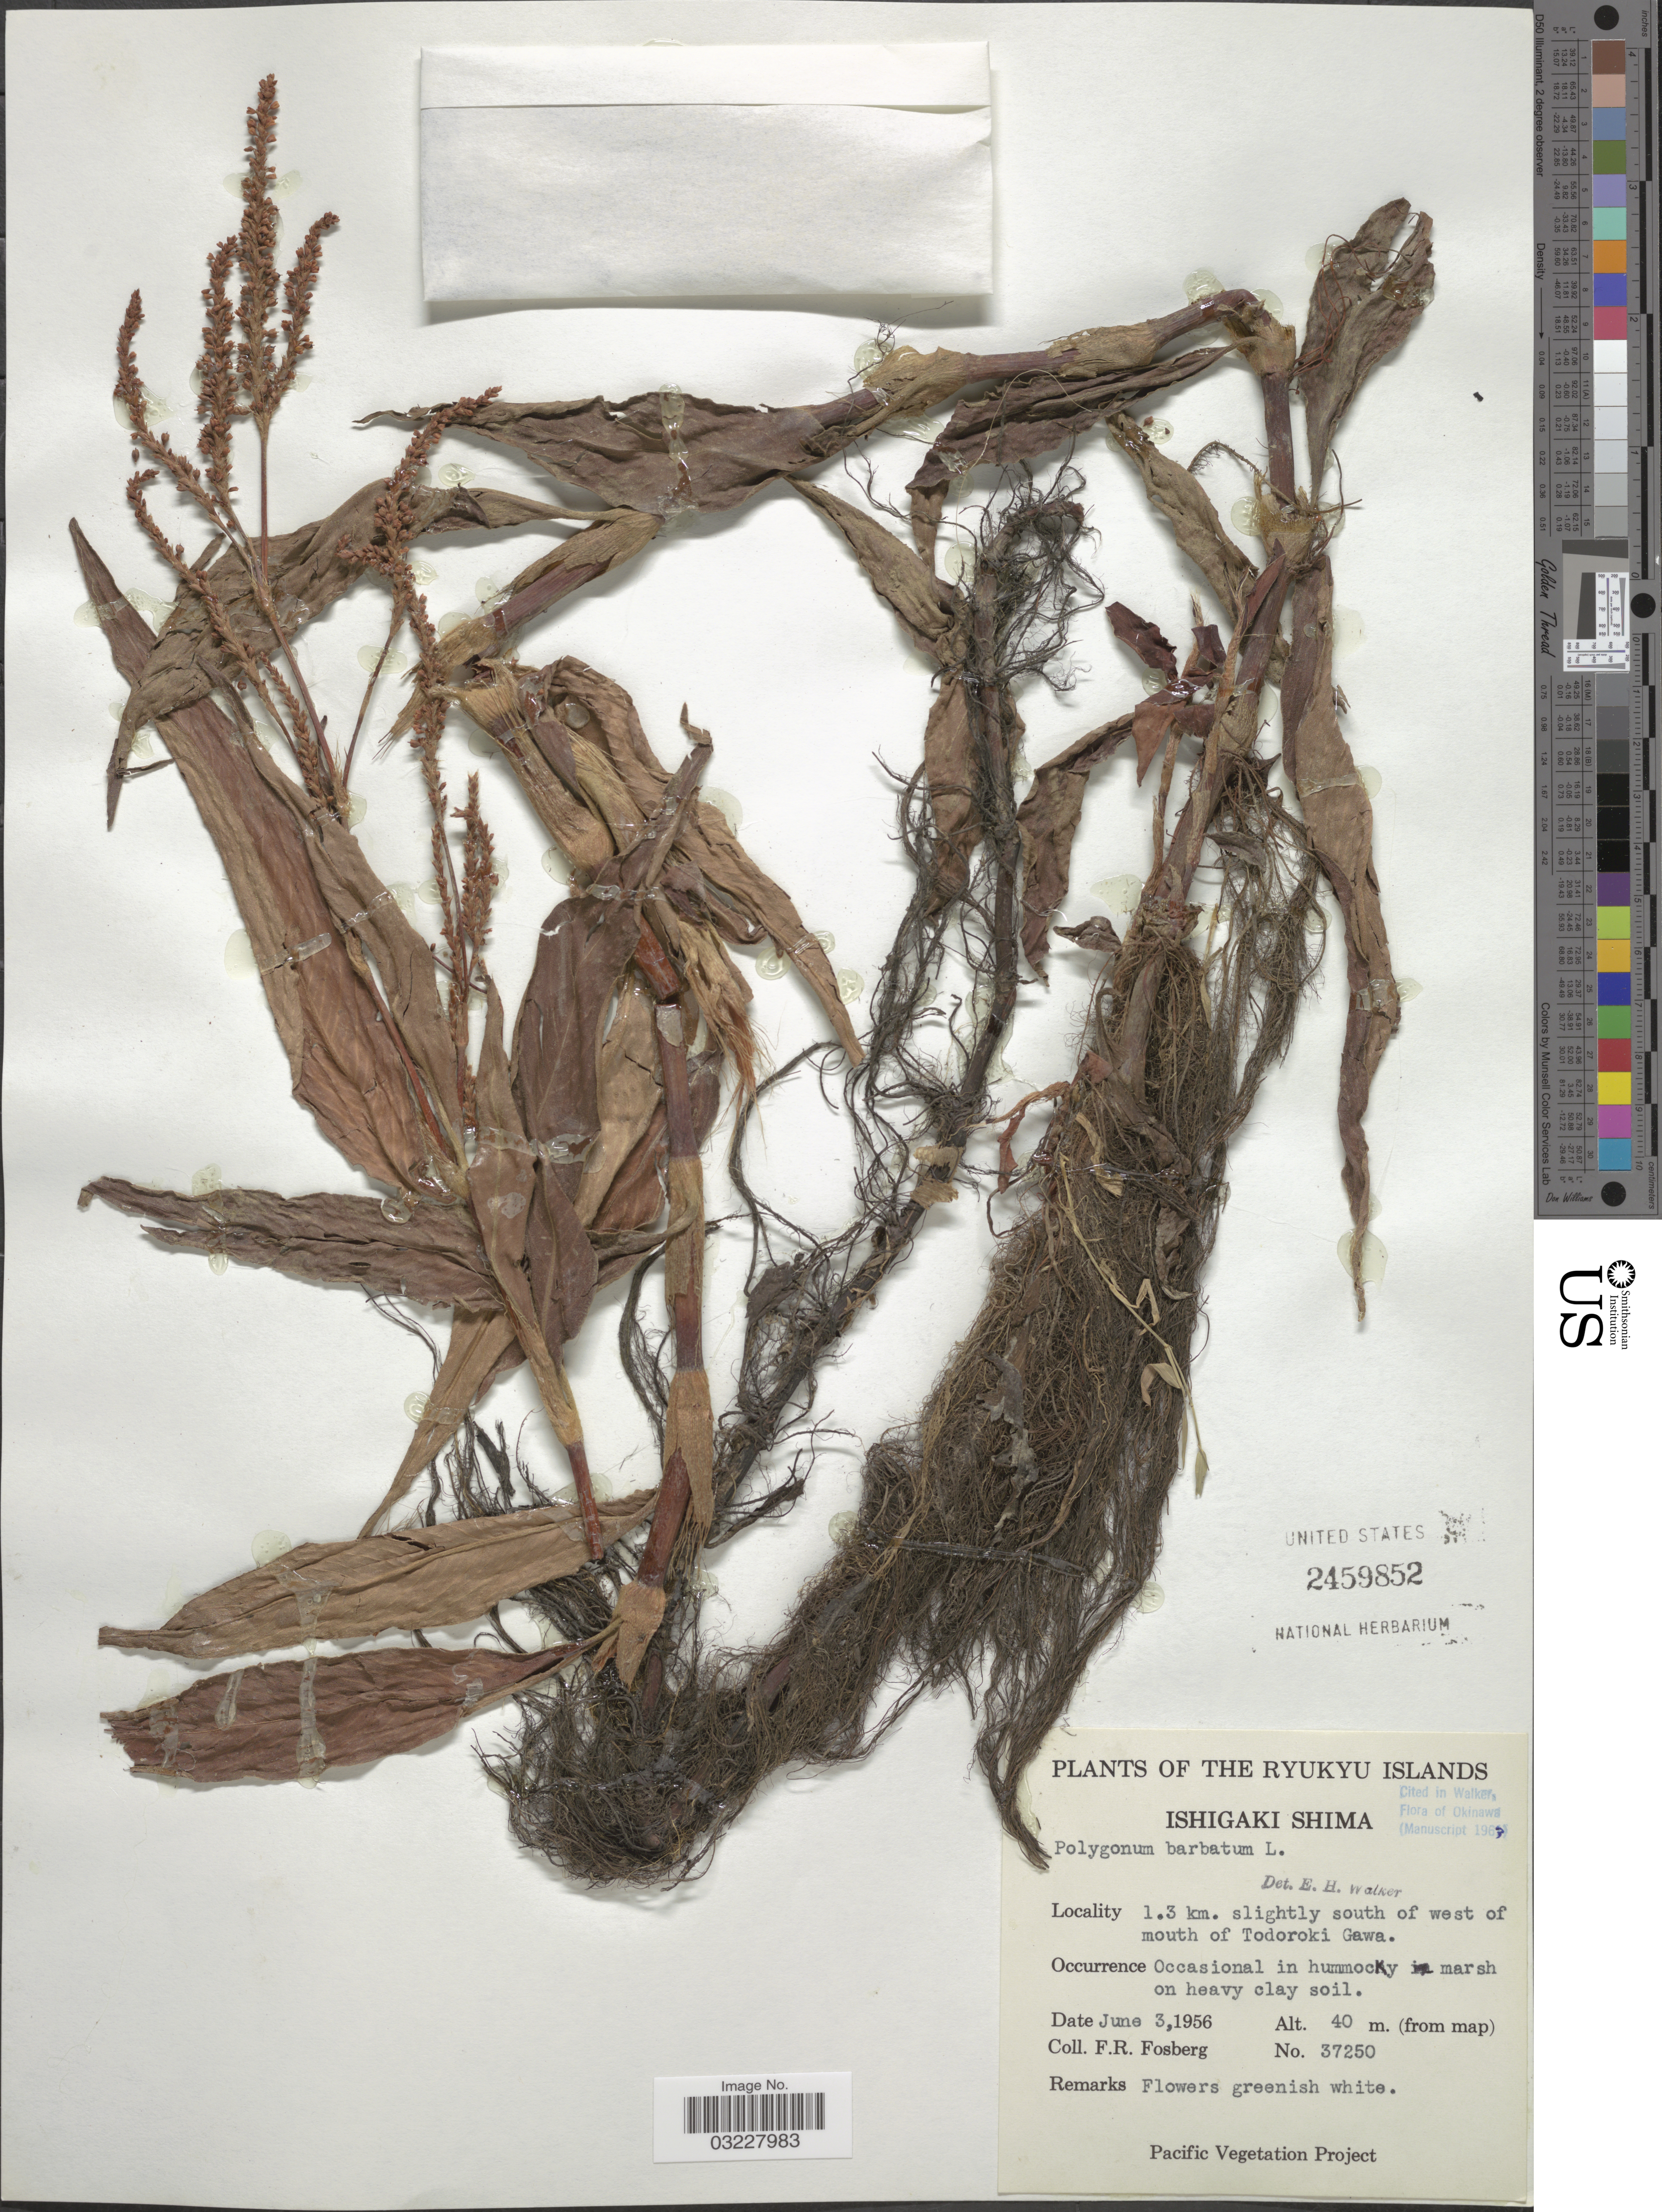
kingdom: Plantae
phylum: Tracheophyta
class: Magnoliopsida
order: Caryophyllales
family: Polygonaceae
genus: Persicaria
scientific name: Persicaria sp.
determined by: Atha, D. E.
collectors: F. R. Fosberg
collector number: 37250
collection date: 1956-06-03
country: Japan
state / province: Okinawa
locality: The Ryukyu Islands. Ishigaki Shima. 1.3 km. slightly south of west of mouth of Todoroki Gawa.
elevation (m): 40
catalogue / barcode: US 2459852